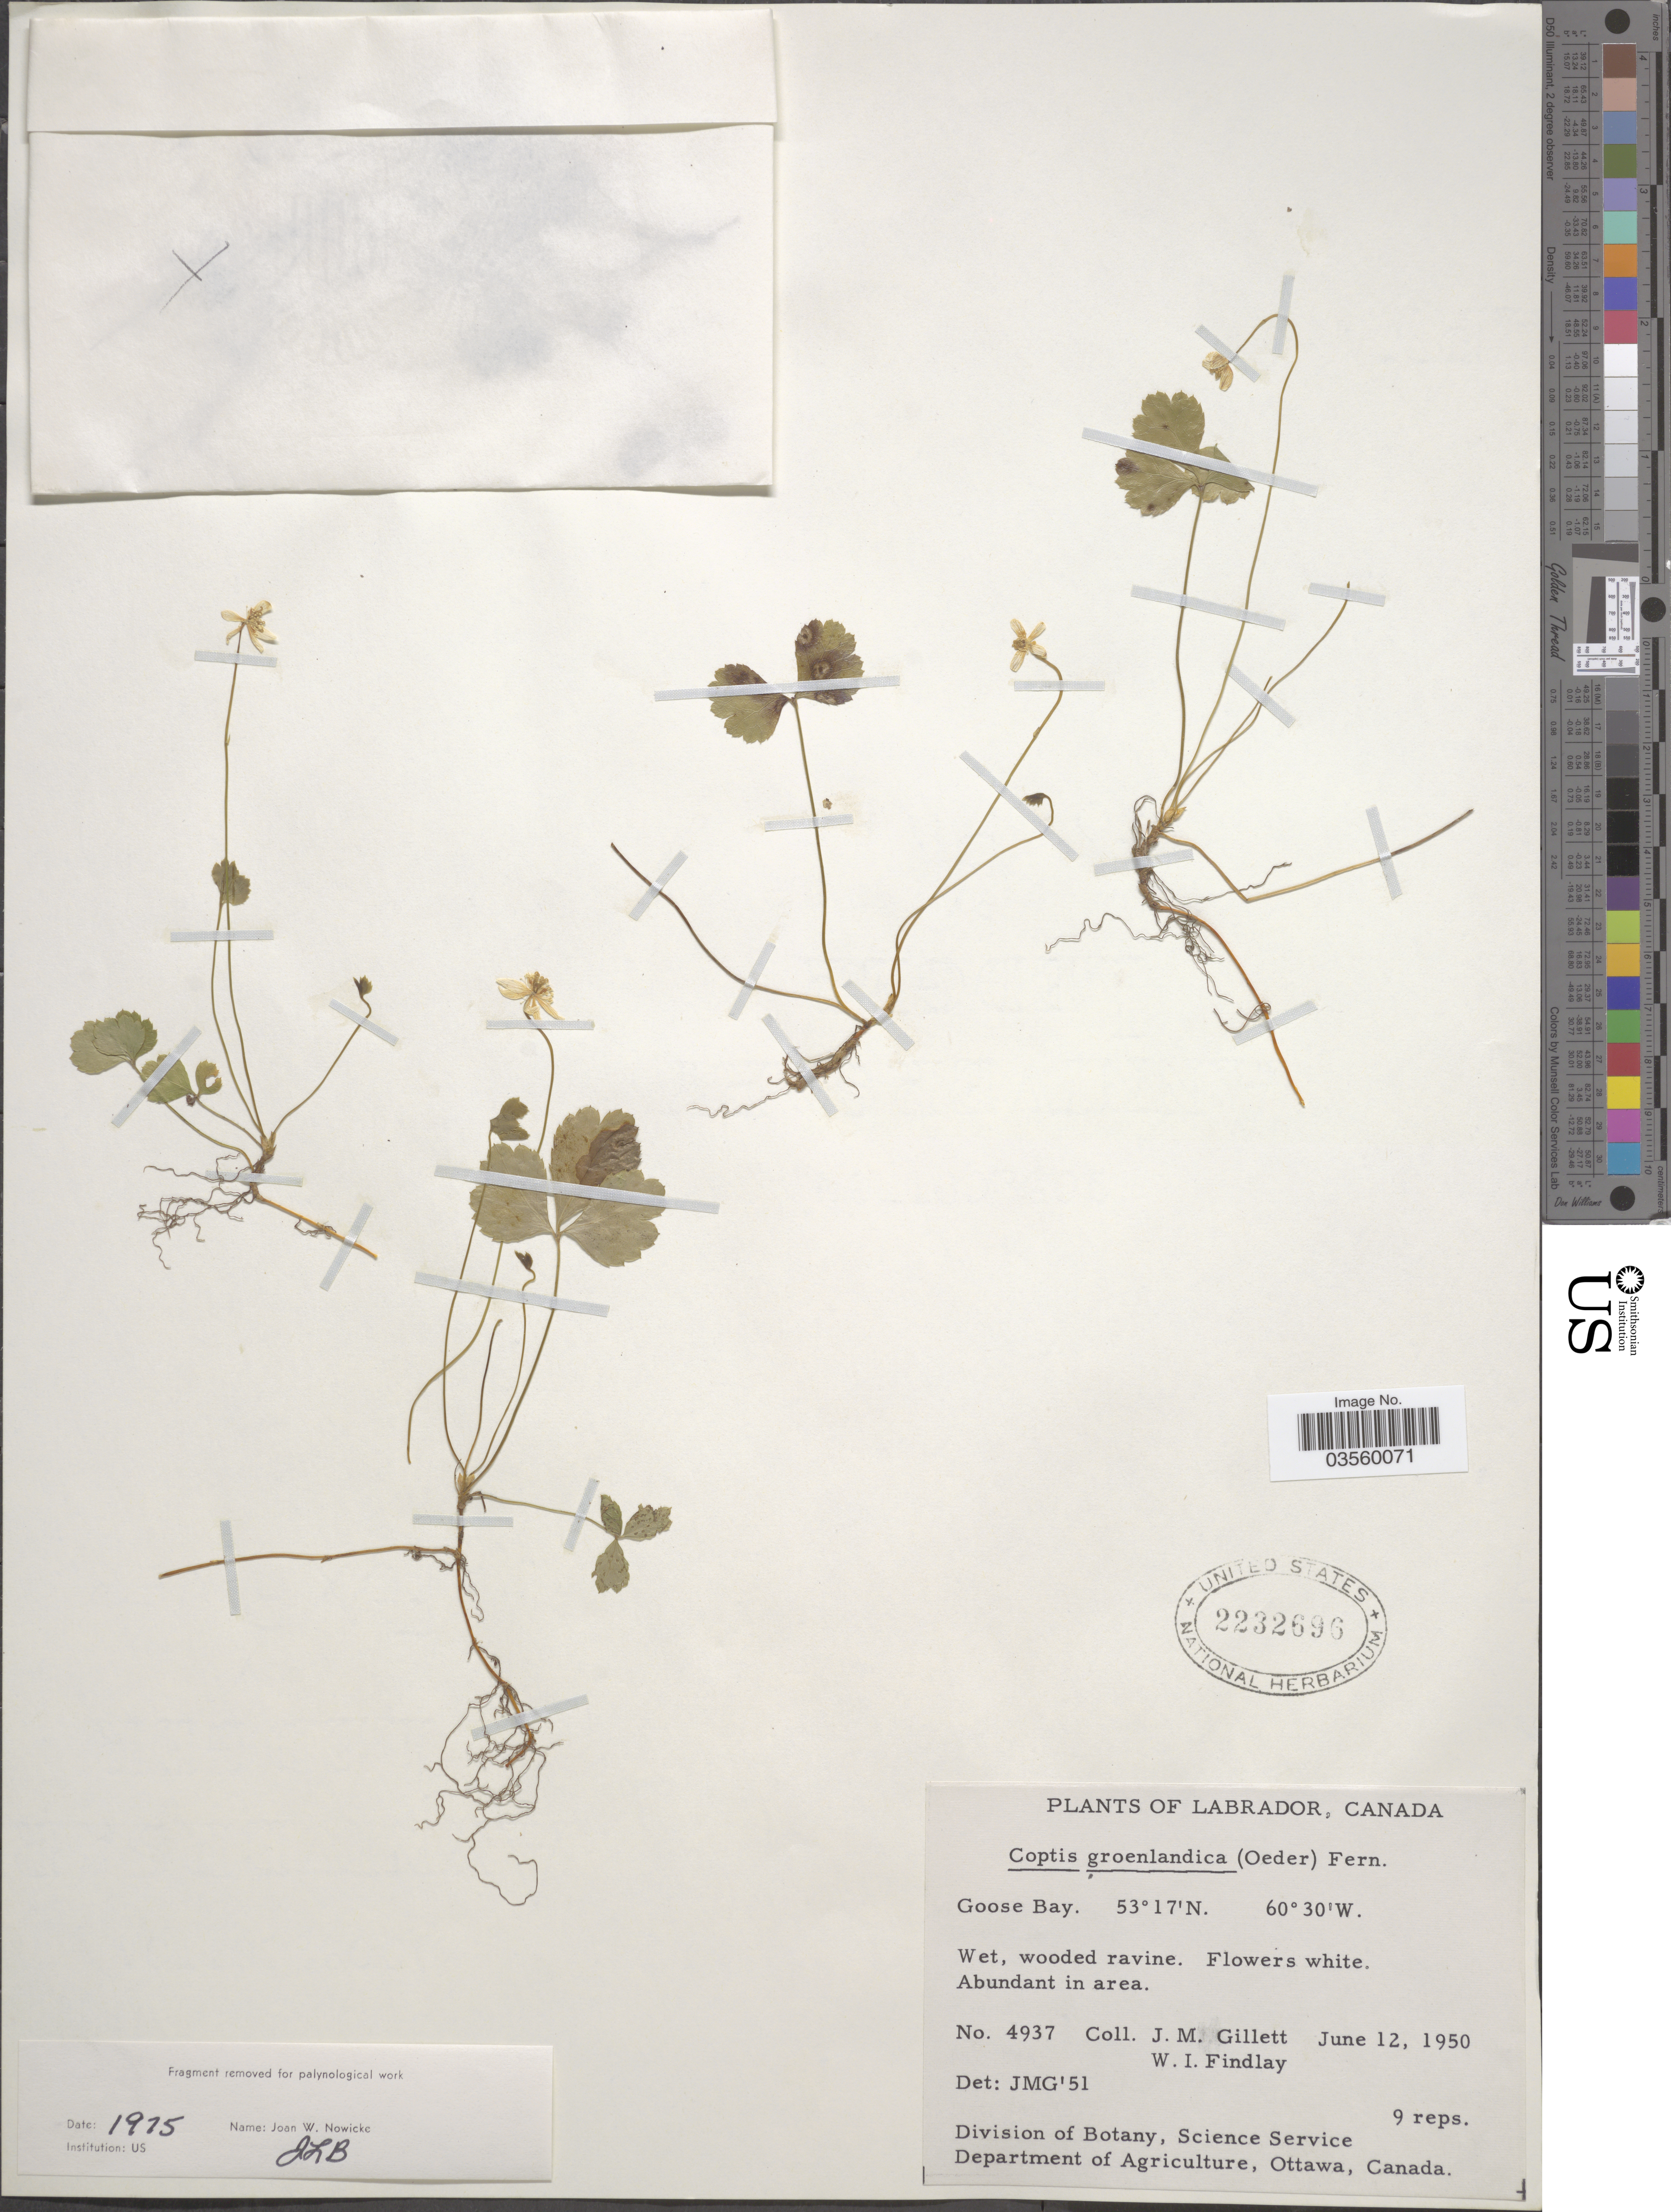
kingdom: Plantae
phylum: Tracheophyta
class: Magnoliopsida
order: Ranunculales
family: Ranunculaceae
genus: Coptis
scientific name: Coptis trifolia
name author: (L.) Salisb.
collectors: J. M. Gillett & W. Findlay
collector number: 4937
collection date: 1950-06-12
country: Canada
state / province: Newfoundland and Labrador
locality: Labrador. Goose Bay.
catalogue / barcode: US 2232696